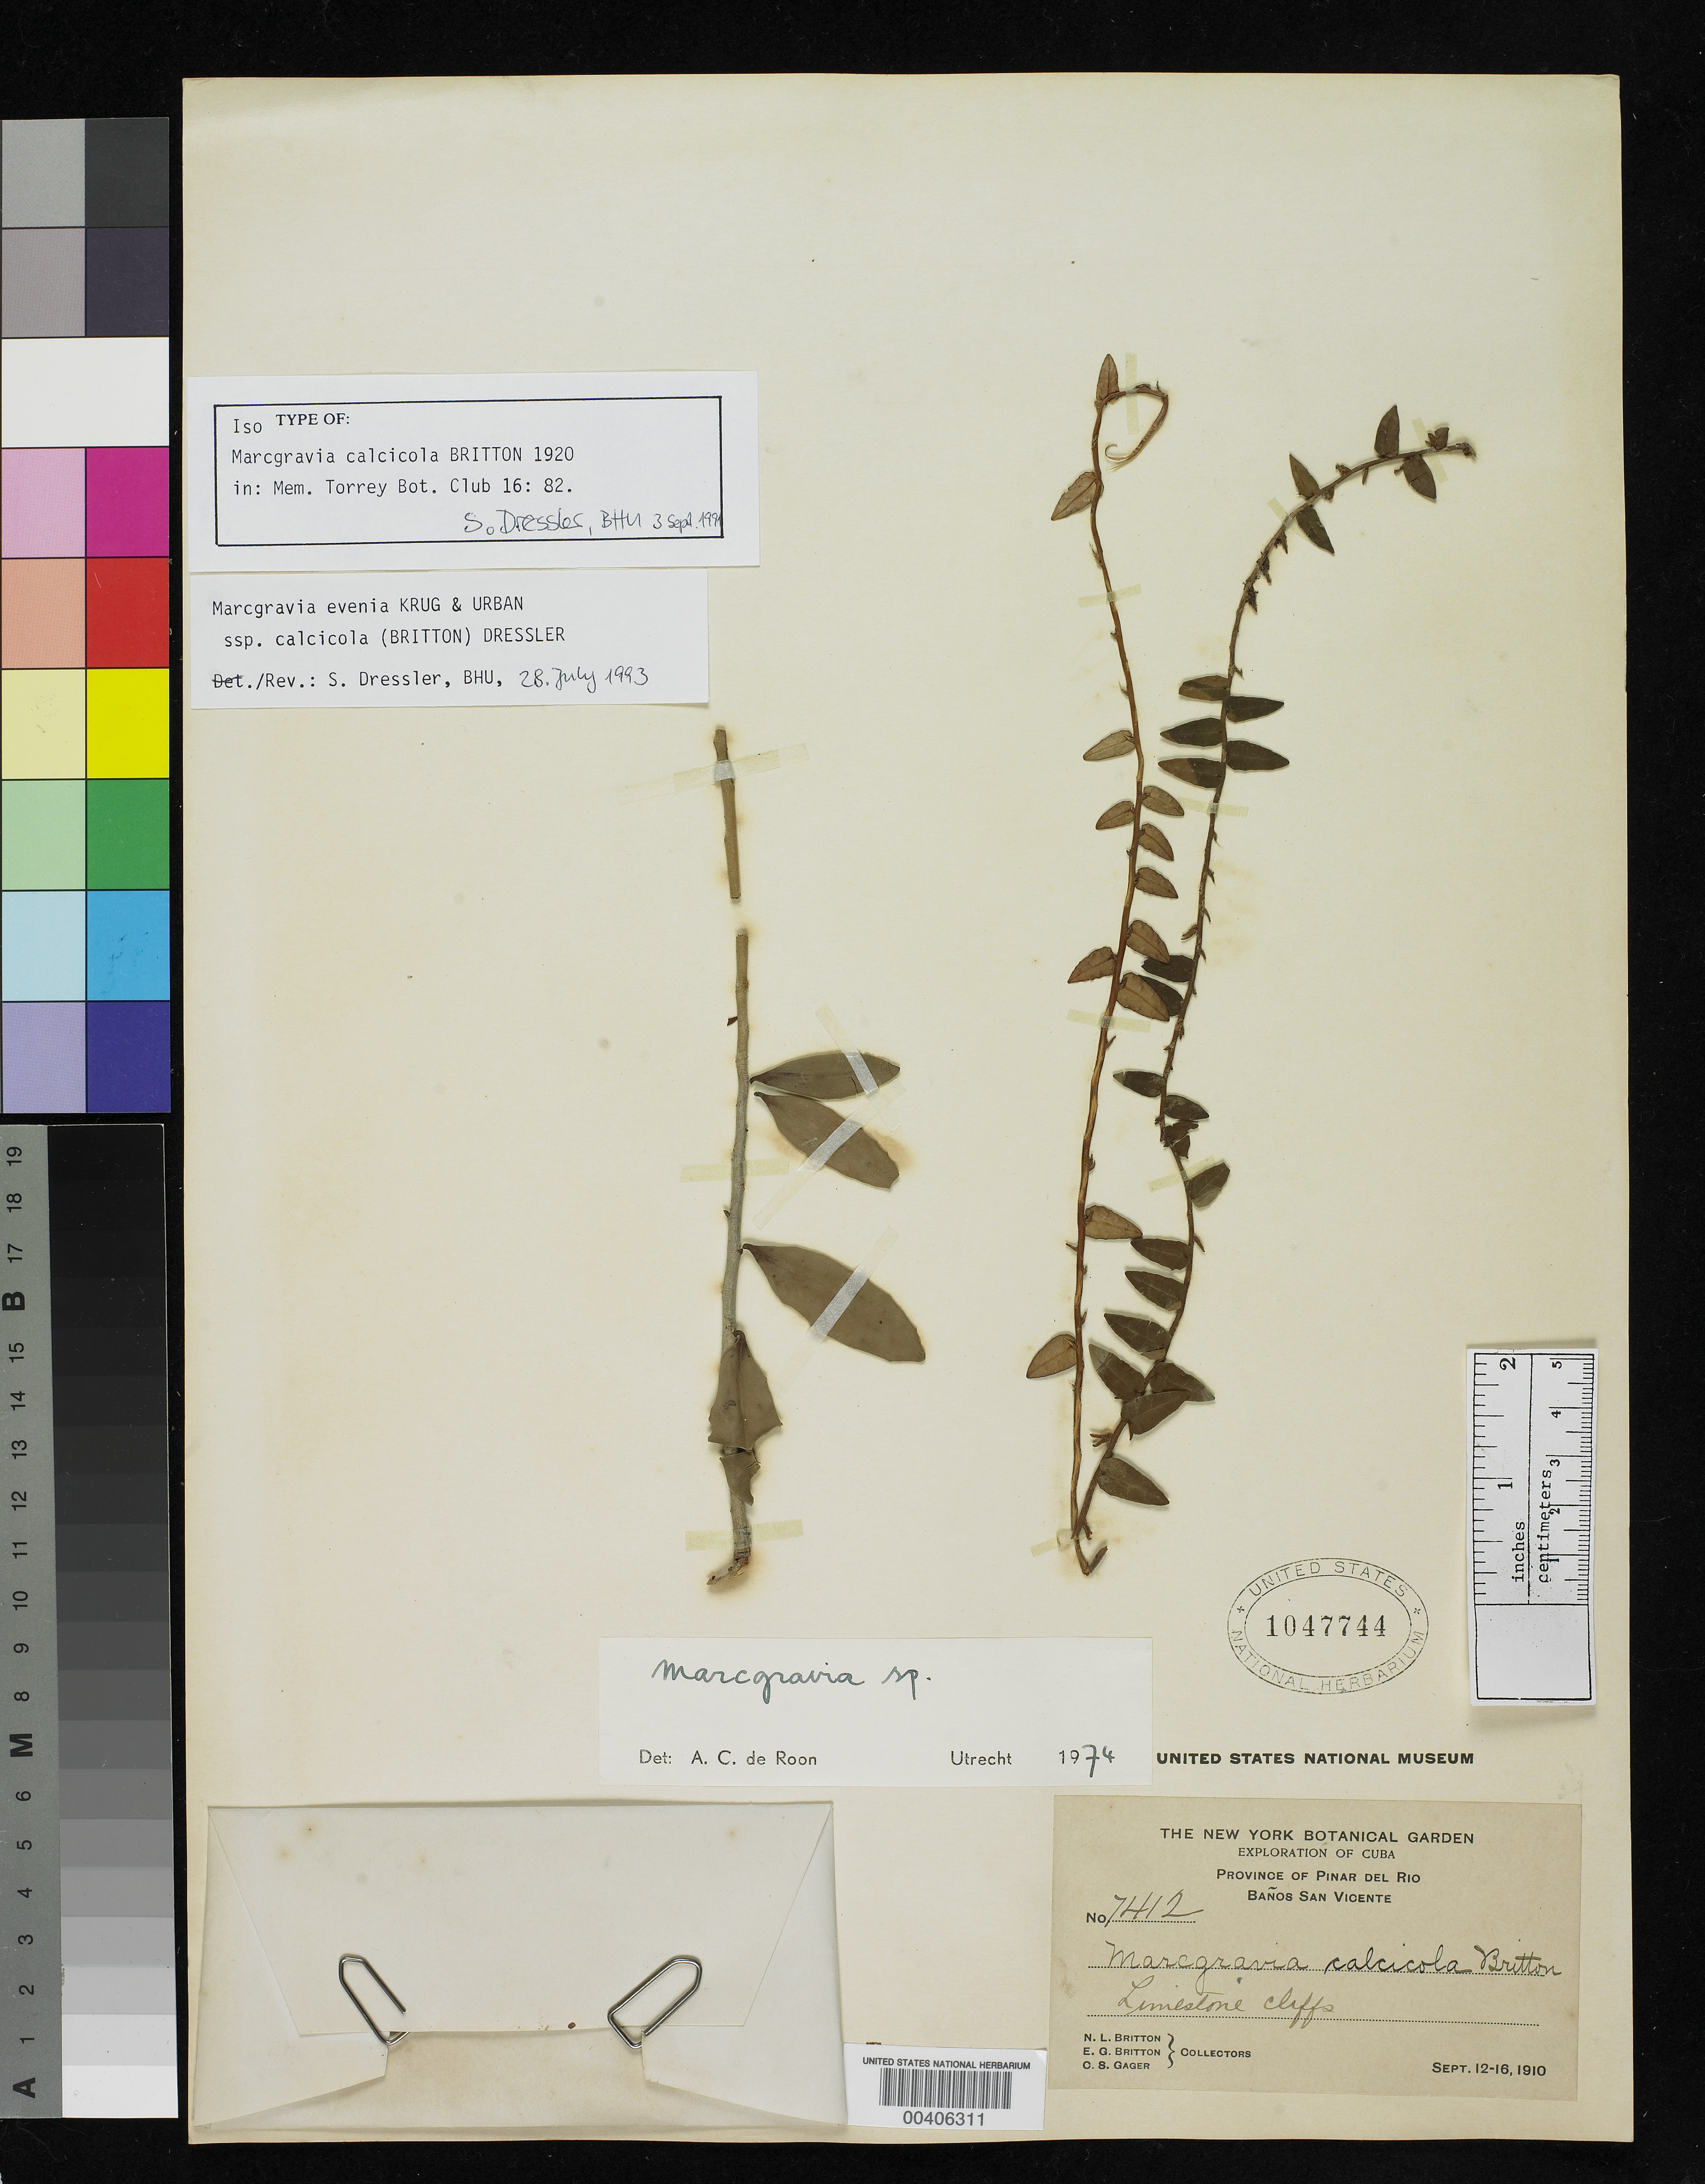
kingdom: Plantae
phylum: Tracheophyta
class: Magnoliopsida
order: Ericales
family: Marcgraviaceae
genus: Marcgravia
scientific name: Marcgravia calcicola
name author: Britton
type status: Isotype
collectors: N. Britton, E. G. Britton & C. Gager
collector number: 7412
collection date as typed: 12 Sep 1910 to 16 Sep 1910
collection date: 1910-09-12/1910-09-16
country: Cuba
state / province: Pinar del Río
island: Greater Antilles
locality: Banos San Vicente.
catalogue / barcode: US 1047744